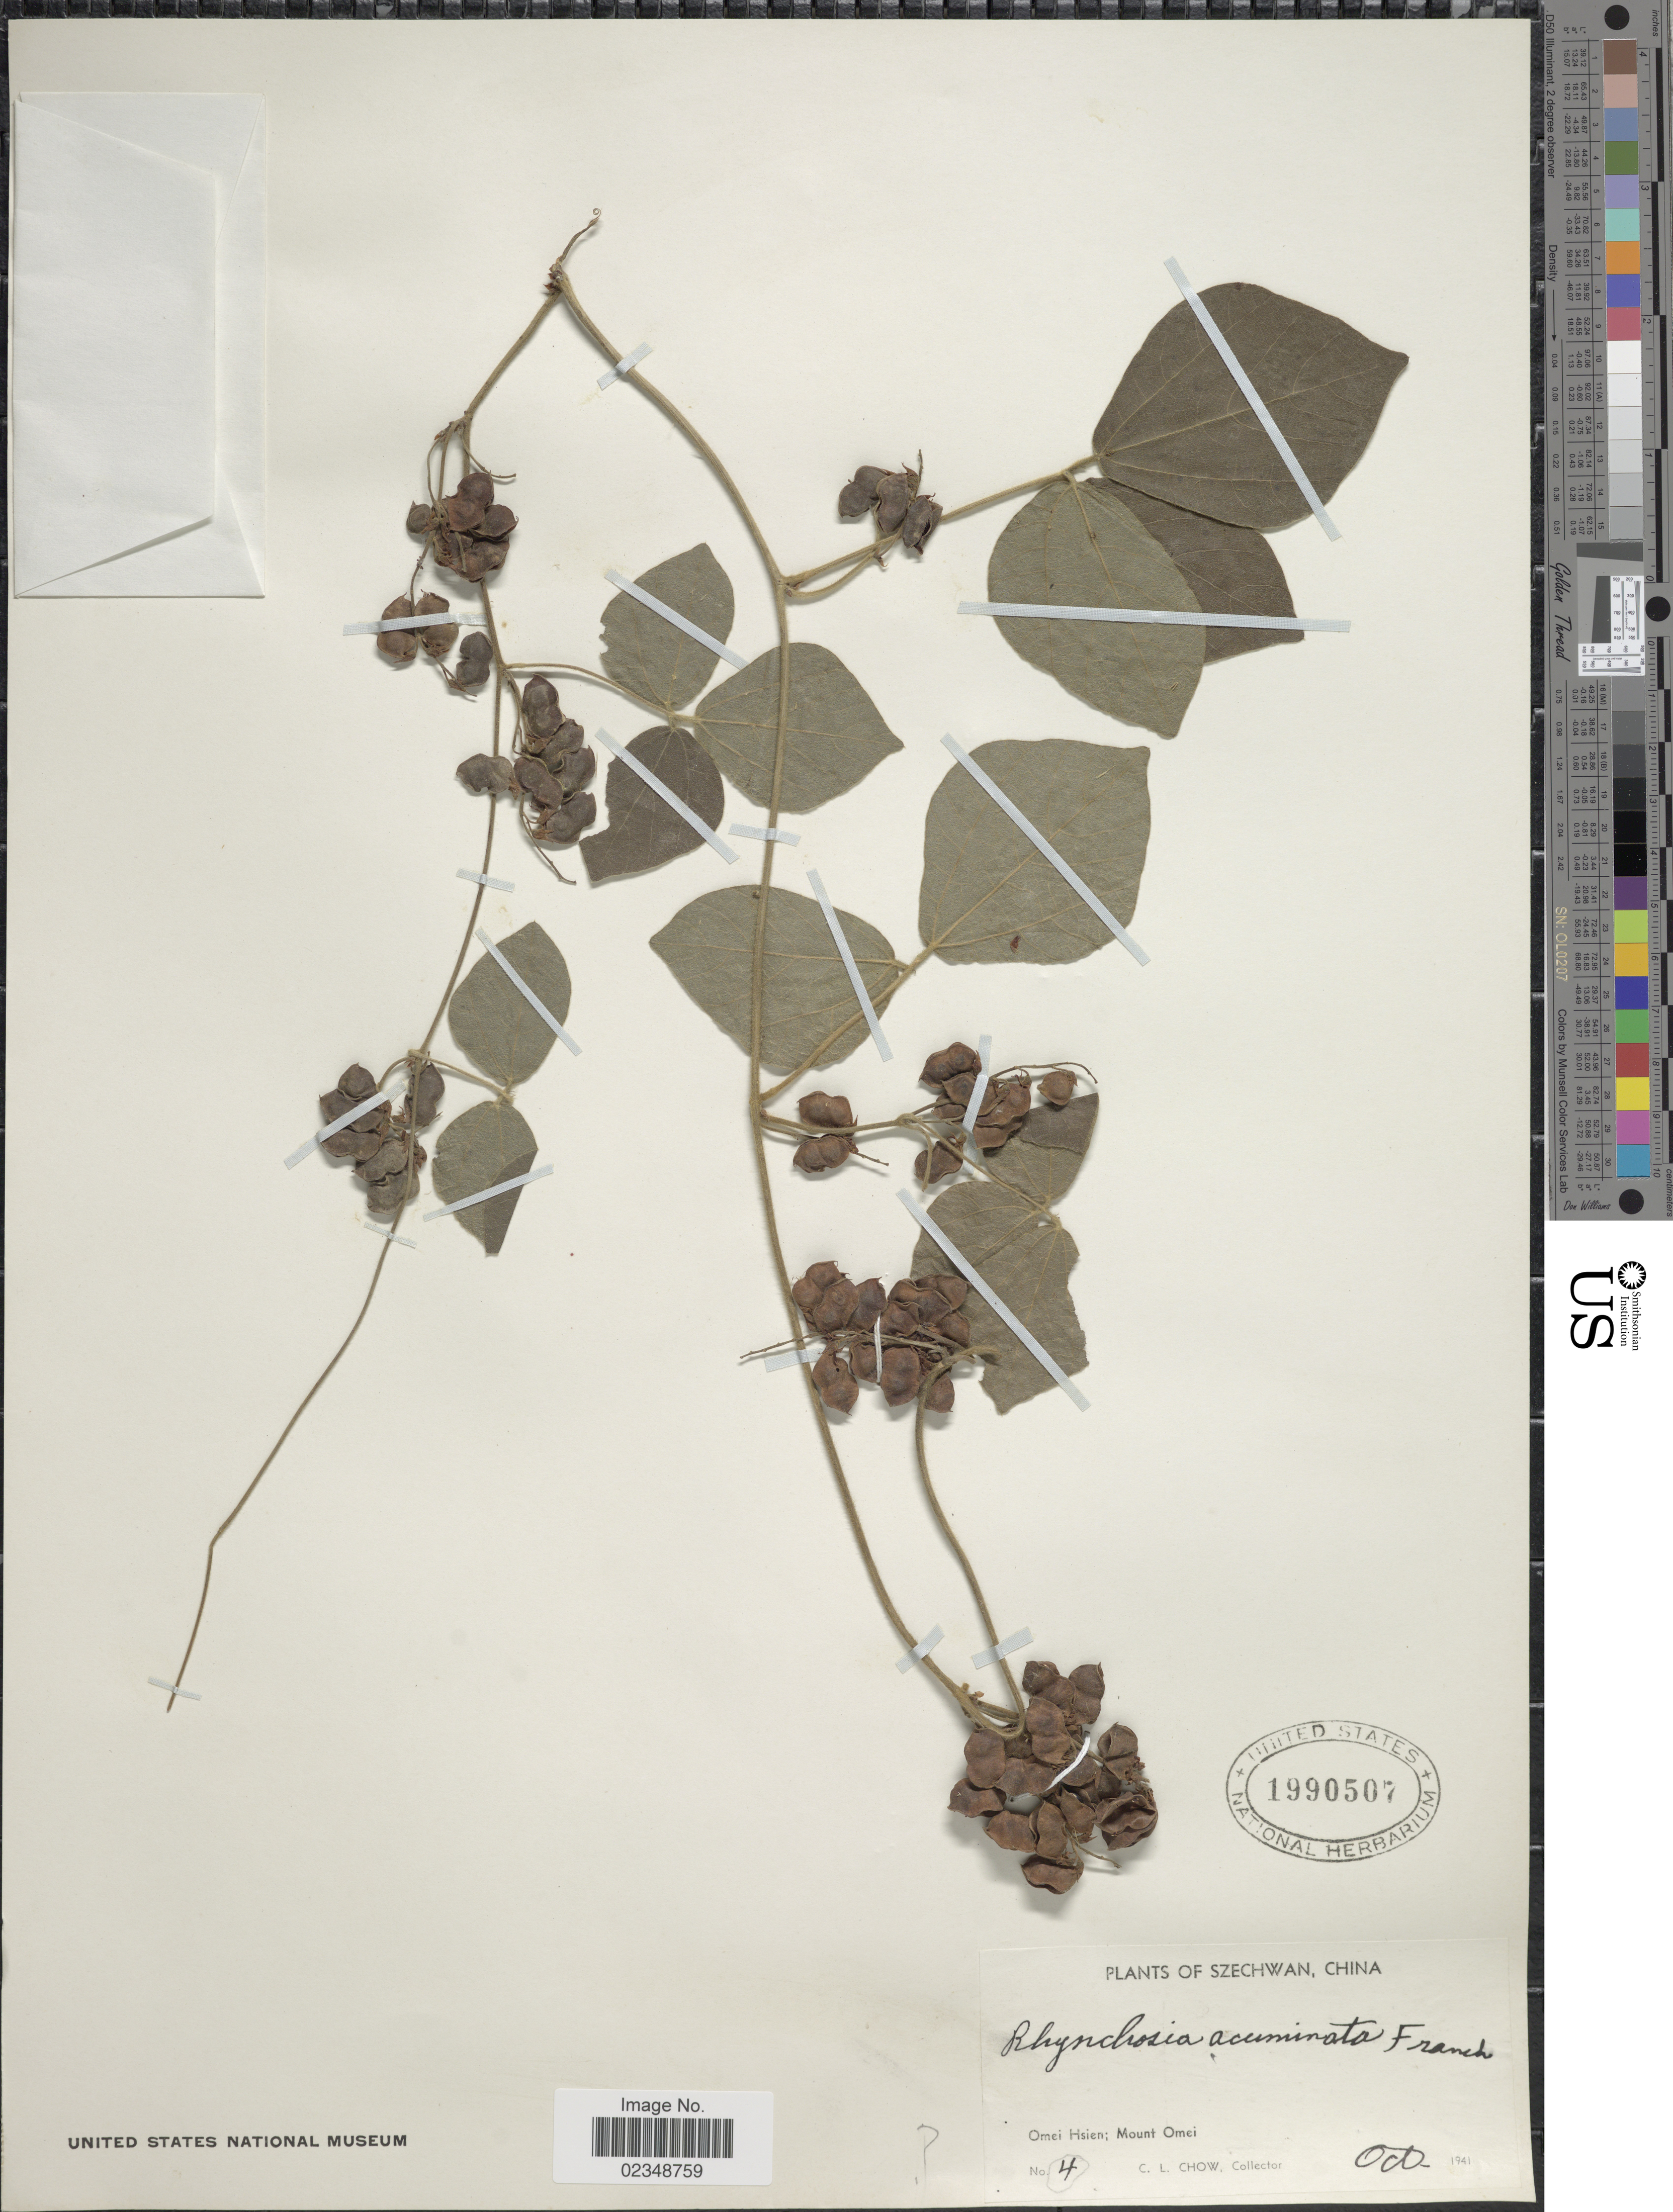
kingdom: Plantae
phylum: Tracheophyta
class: Magnoliopsida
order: Fabales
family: Fabaceae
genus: Rhynchosia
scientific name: Rhynchosia volubilis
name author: (Michx.) Wood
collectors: C. Chow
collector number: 4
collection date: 1941-10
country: China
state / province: Sichuan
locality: Szechwan, Omei Hsien; Mount Omei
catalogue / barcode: US 1990507